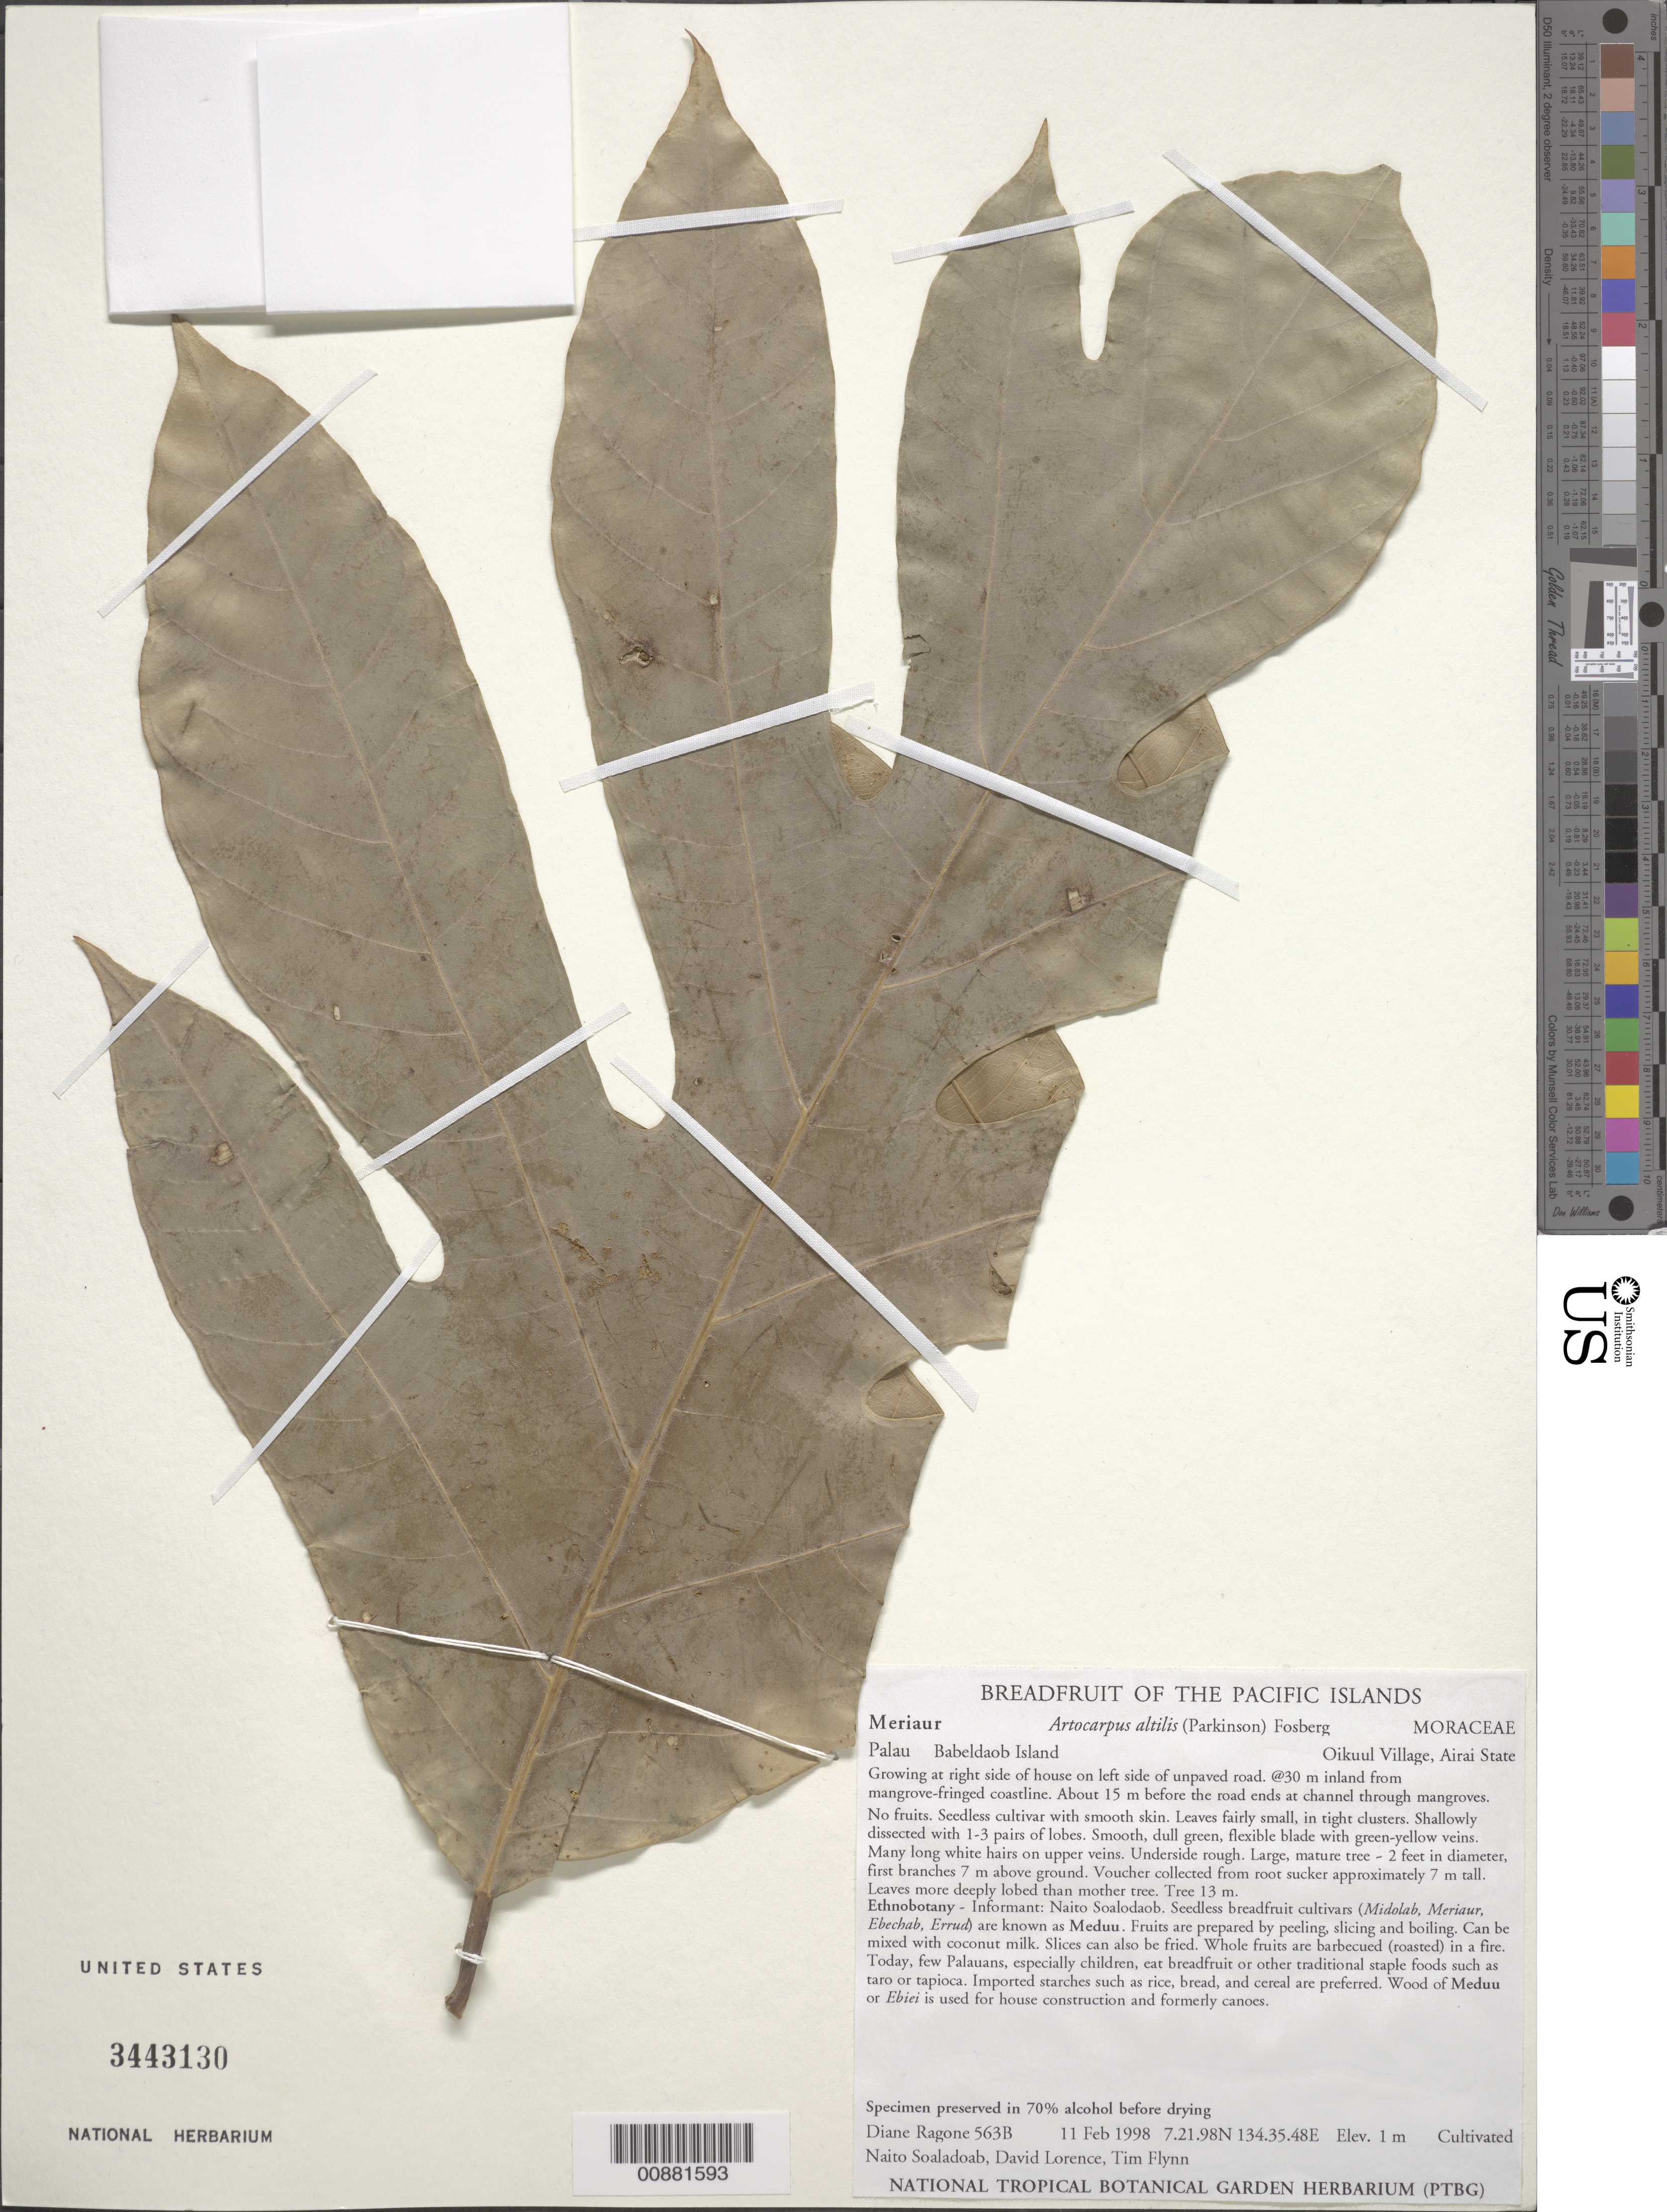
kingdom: Plantae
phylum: Tracheophyta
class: Magnoliopsida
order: Rosales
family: Moraceae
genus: Artocarpus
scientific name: Artocarpus altilis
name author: (Parkinson) Fosberg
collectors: D. Ragone, N. Saoladaob, D. Lorence & T. W. Flynn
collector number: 563B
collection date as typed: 11 Feb 1998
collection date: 1998-02-11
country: Palau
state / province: Airai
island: Babeldaob [Babelthuap]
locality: Oikuul Village, Airai State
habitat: latitude was listed as: 7.21.98N but .98 is too large a number (should be < 60)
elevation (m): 1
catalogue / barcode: US 3443130